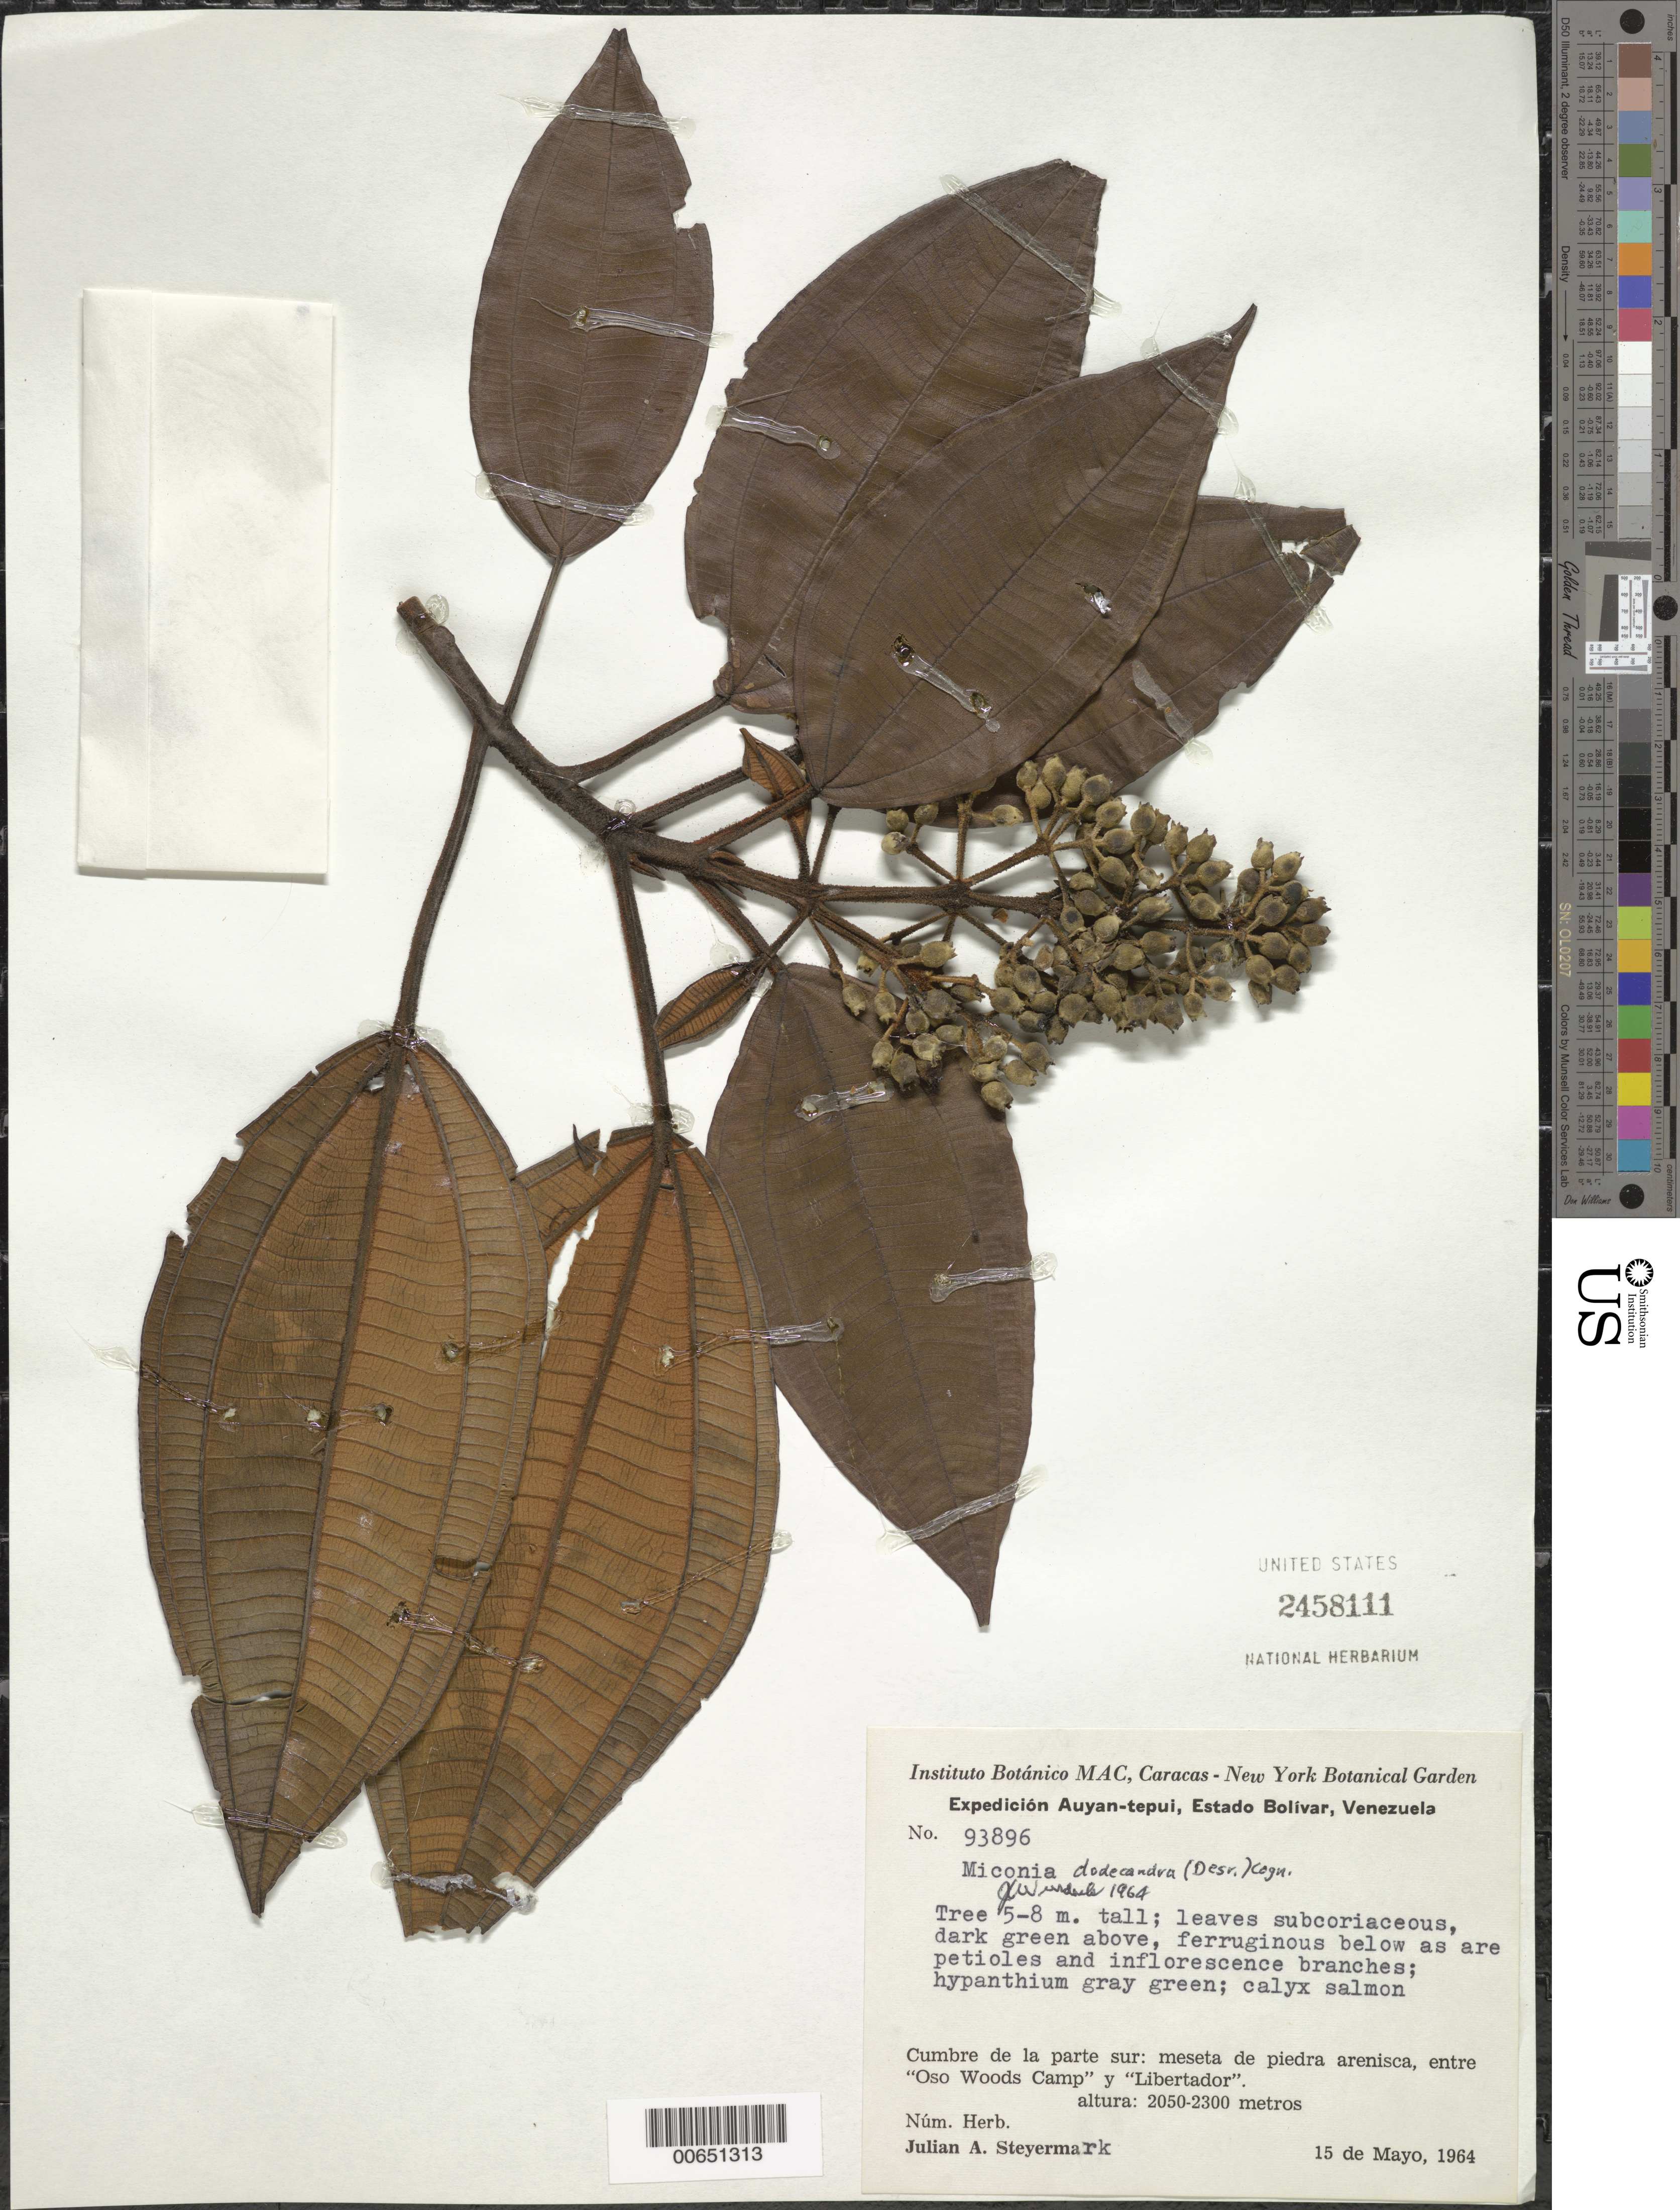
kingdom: Plantae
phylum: Tracheophyta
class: Magnoliopsida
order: Myrtales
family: Melastomataceae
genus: Miconia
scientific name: Miconia dodecandra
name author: Cogn.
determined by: Wurdack, John J., (US), US (UNITED STATES)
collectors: J. Steyermark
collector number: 93896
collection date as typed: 15-May-64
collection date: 1964-05-15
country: Venezuela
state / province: Bolívar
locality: Auyan-tepuí, cumbre de la parte sur; entre Oso Woods Camp y Libertador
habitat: Meseta de piedra arenisca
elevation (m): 2050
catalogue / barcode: US 2458111